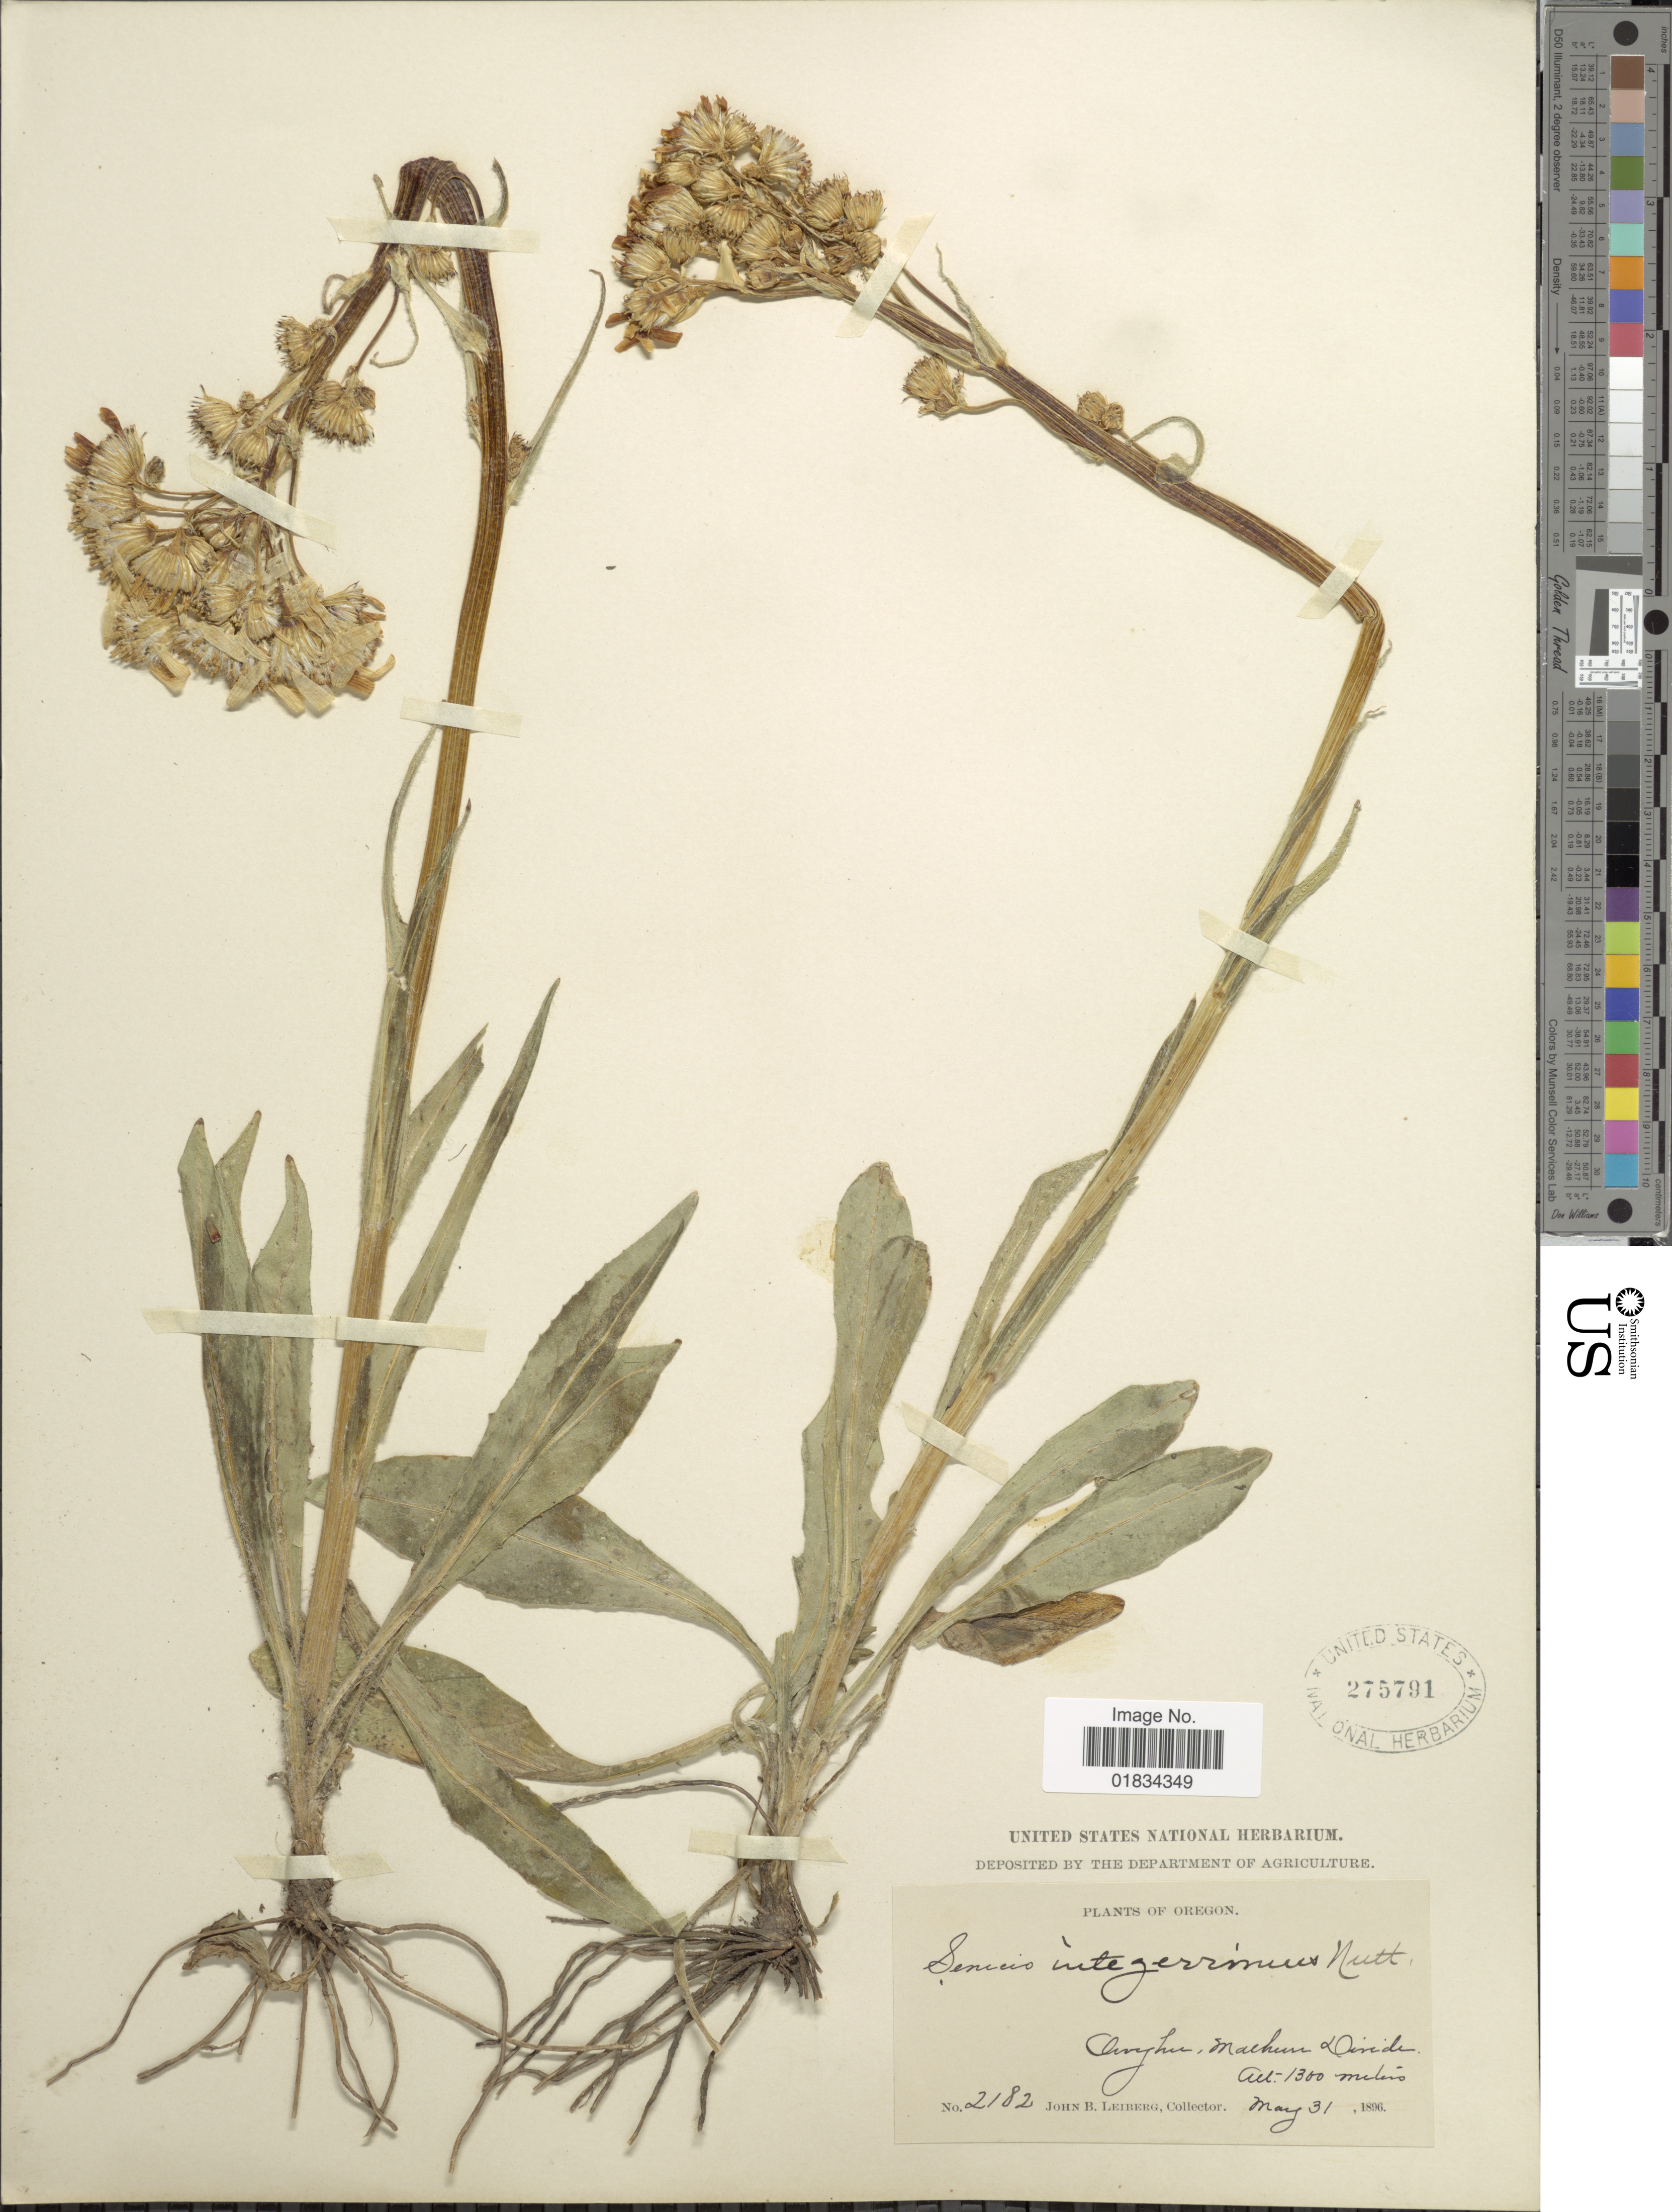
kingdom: Plantae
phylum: Tracheophyta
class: Magnoliopsida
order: Asterales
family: Asteraceae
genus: Senecio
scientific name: Senecio integerrimus var. ochroleucus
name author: (A. Gray) Cronq.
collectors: J. B. Leiberg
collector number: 2182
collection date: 1896-05-31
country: United States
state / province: Oregon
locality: Owyhee - Malheur Divide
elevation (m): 1300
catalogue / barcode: US 275791